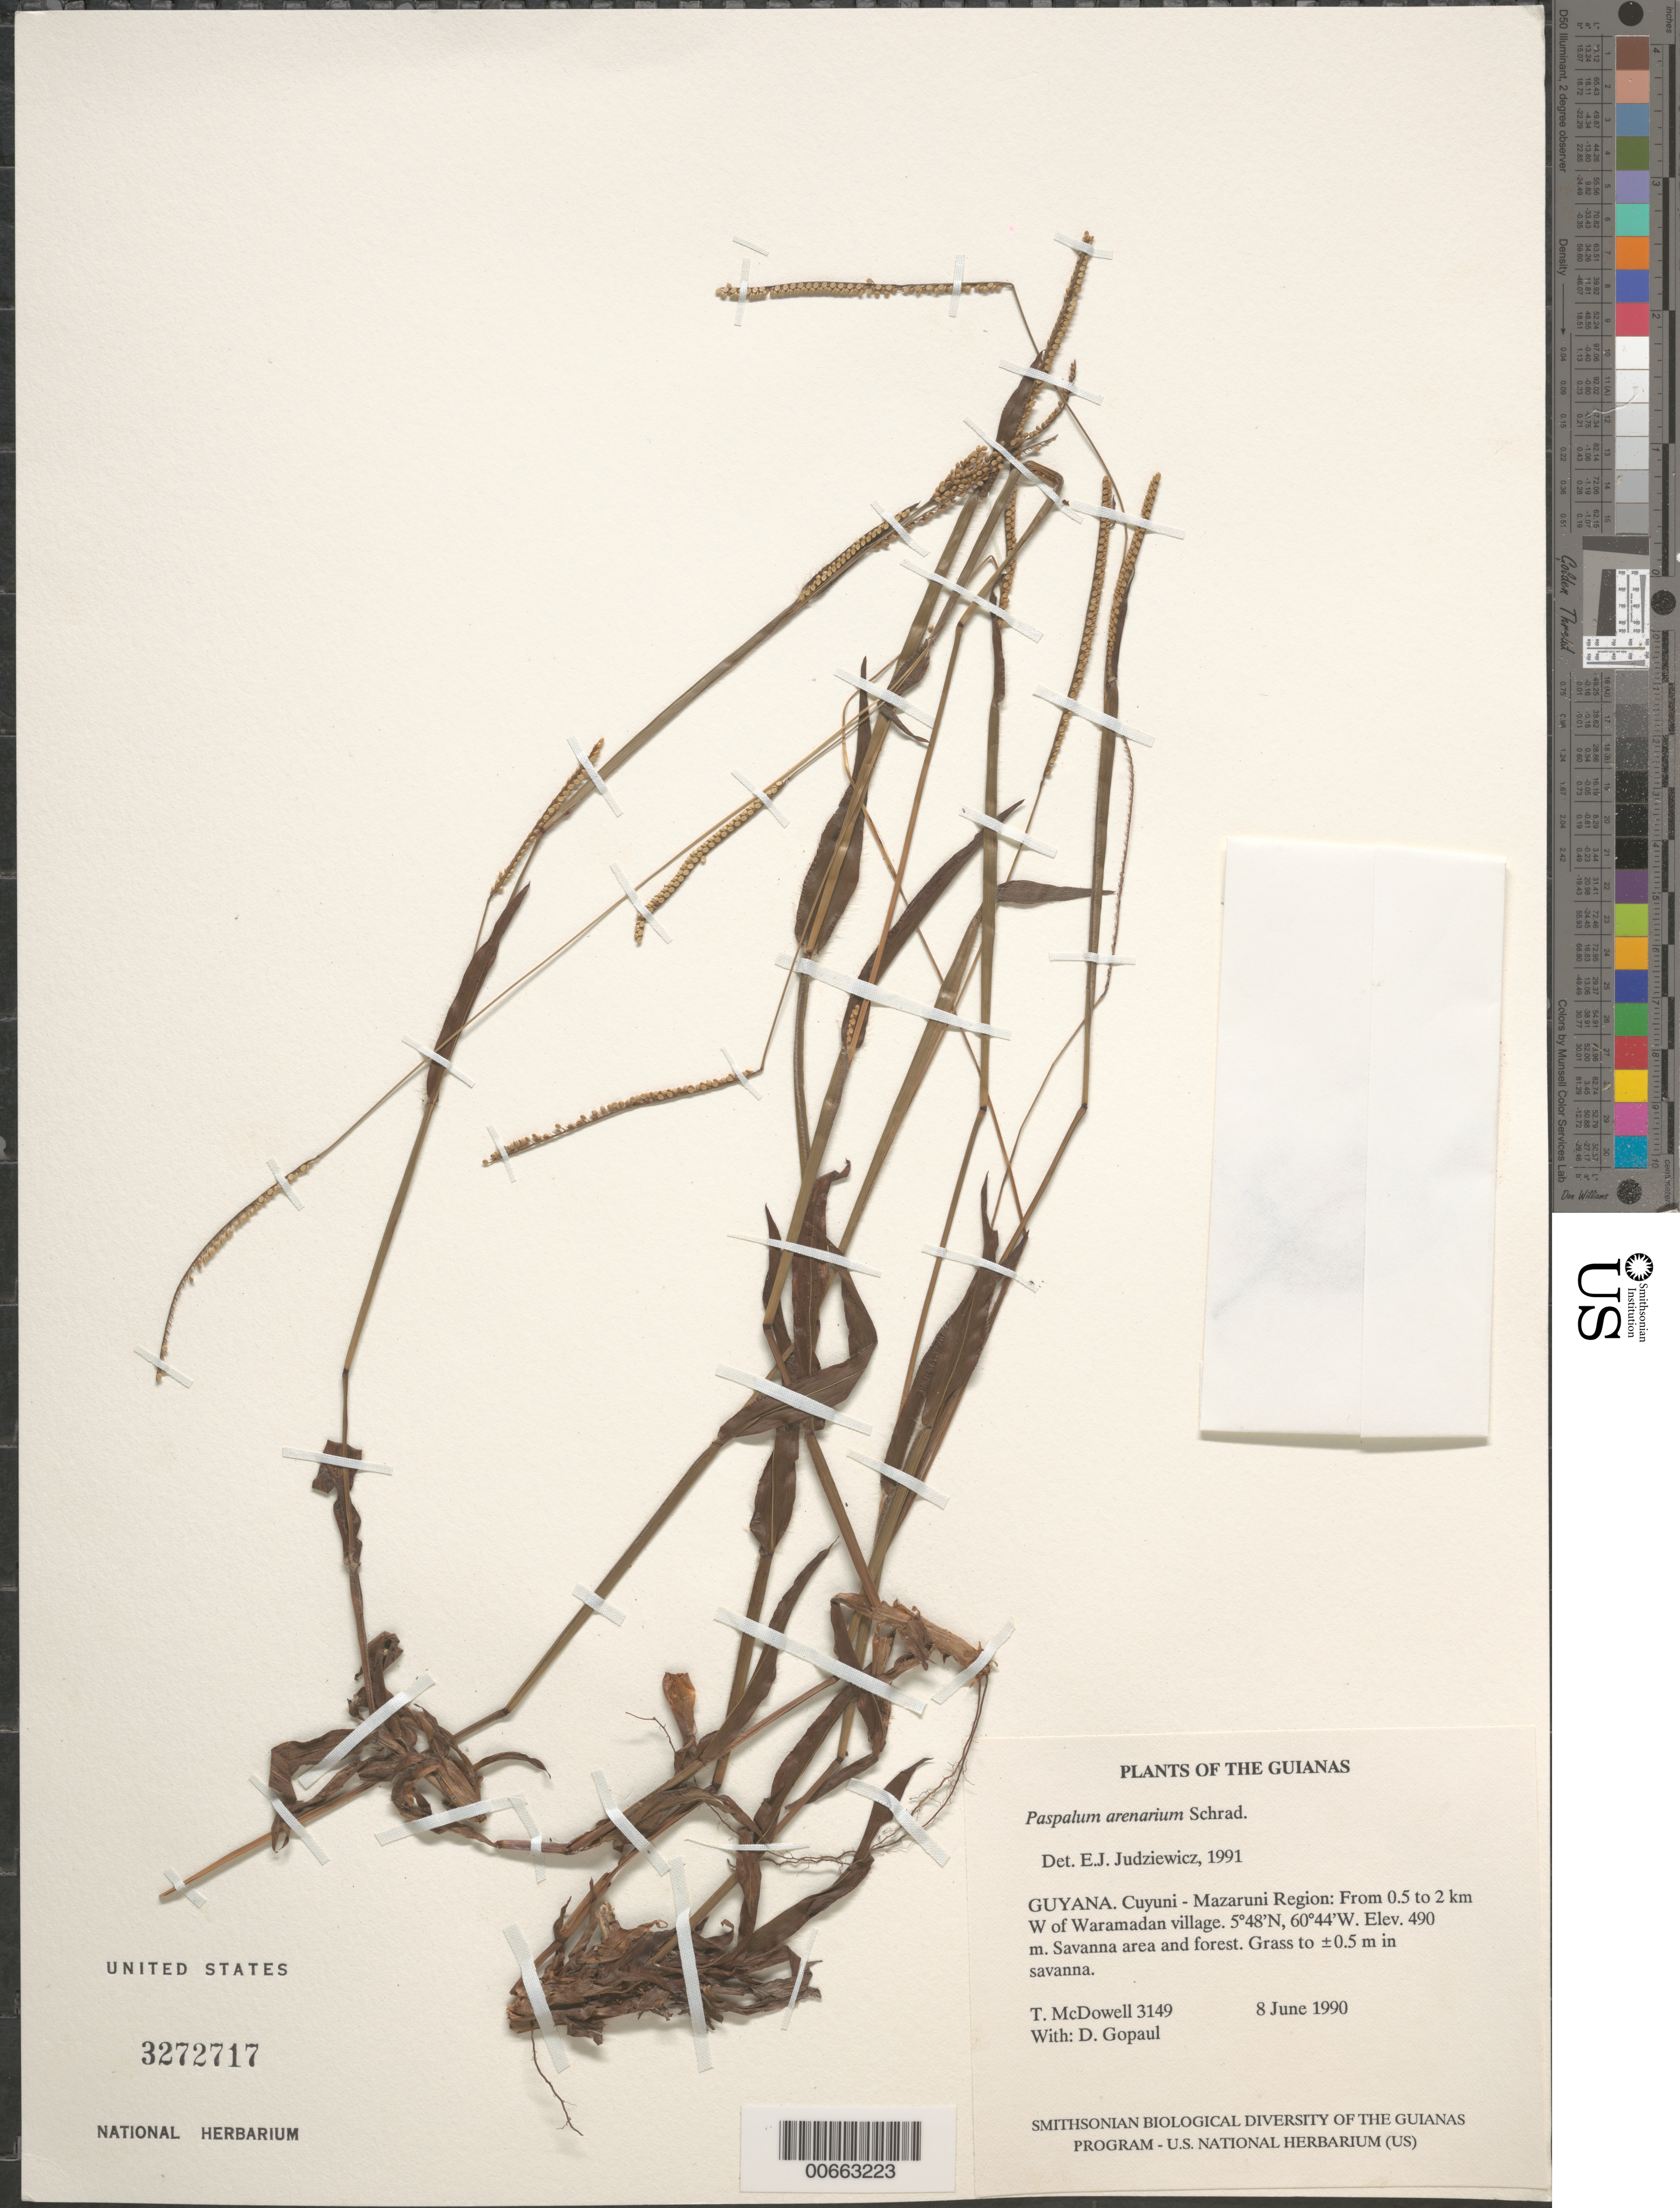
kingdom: Plantae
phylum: Tracheophyta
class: Liliopsida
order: Poales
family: Poaceae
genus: Paspalum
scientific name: Paspalum arenarium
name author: Schrad.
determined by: Judziewicz, E. J.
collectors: T. McDowell & D. Gopaul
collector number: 3149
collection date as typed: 8 June 1990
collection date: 1990-06-08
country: Guyana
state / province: Cuyuni-Mazaruni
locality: From 0.5 to 2 km W of Waramadan village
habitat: Savanna area and forest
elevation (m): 490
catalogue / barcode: US 3272717